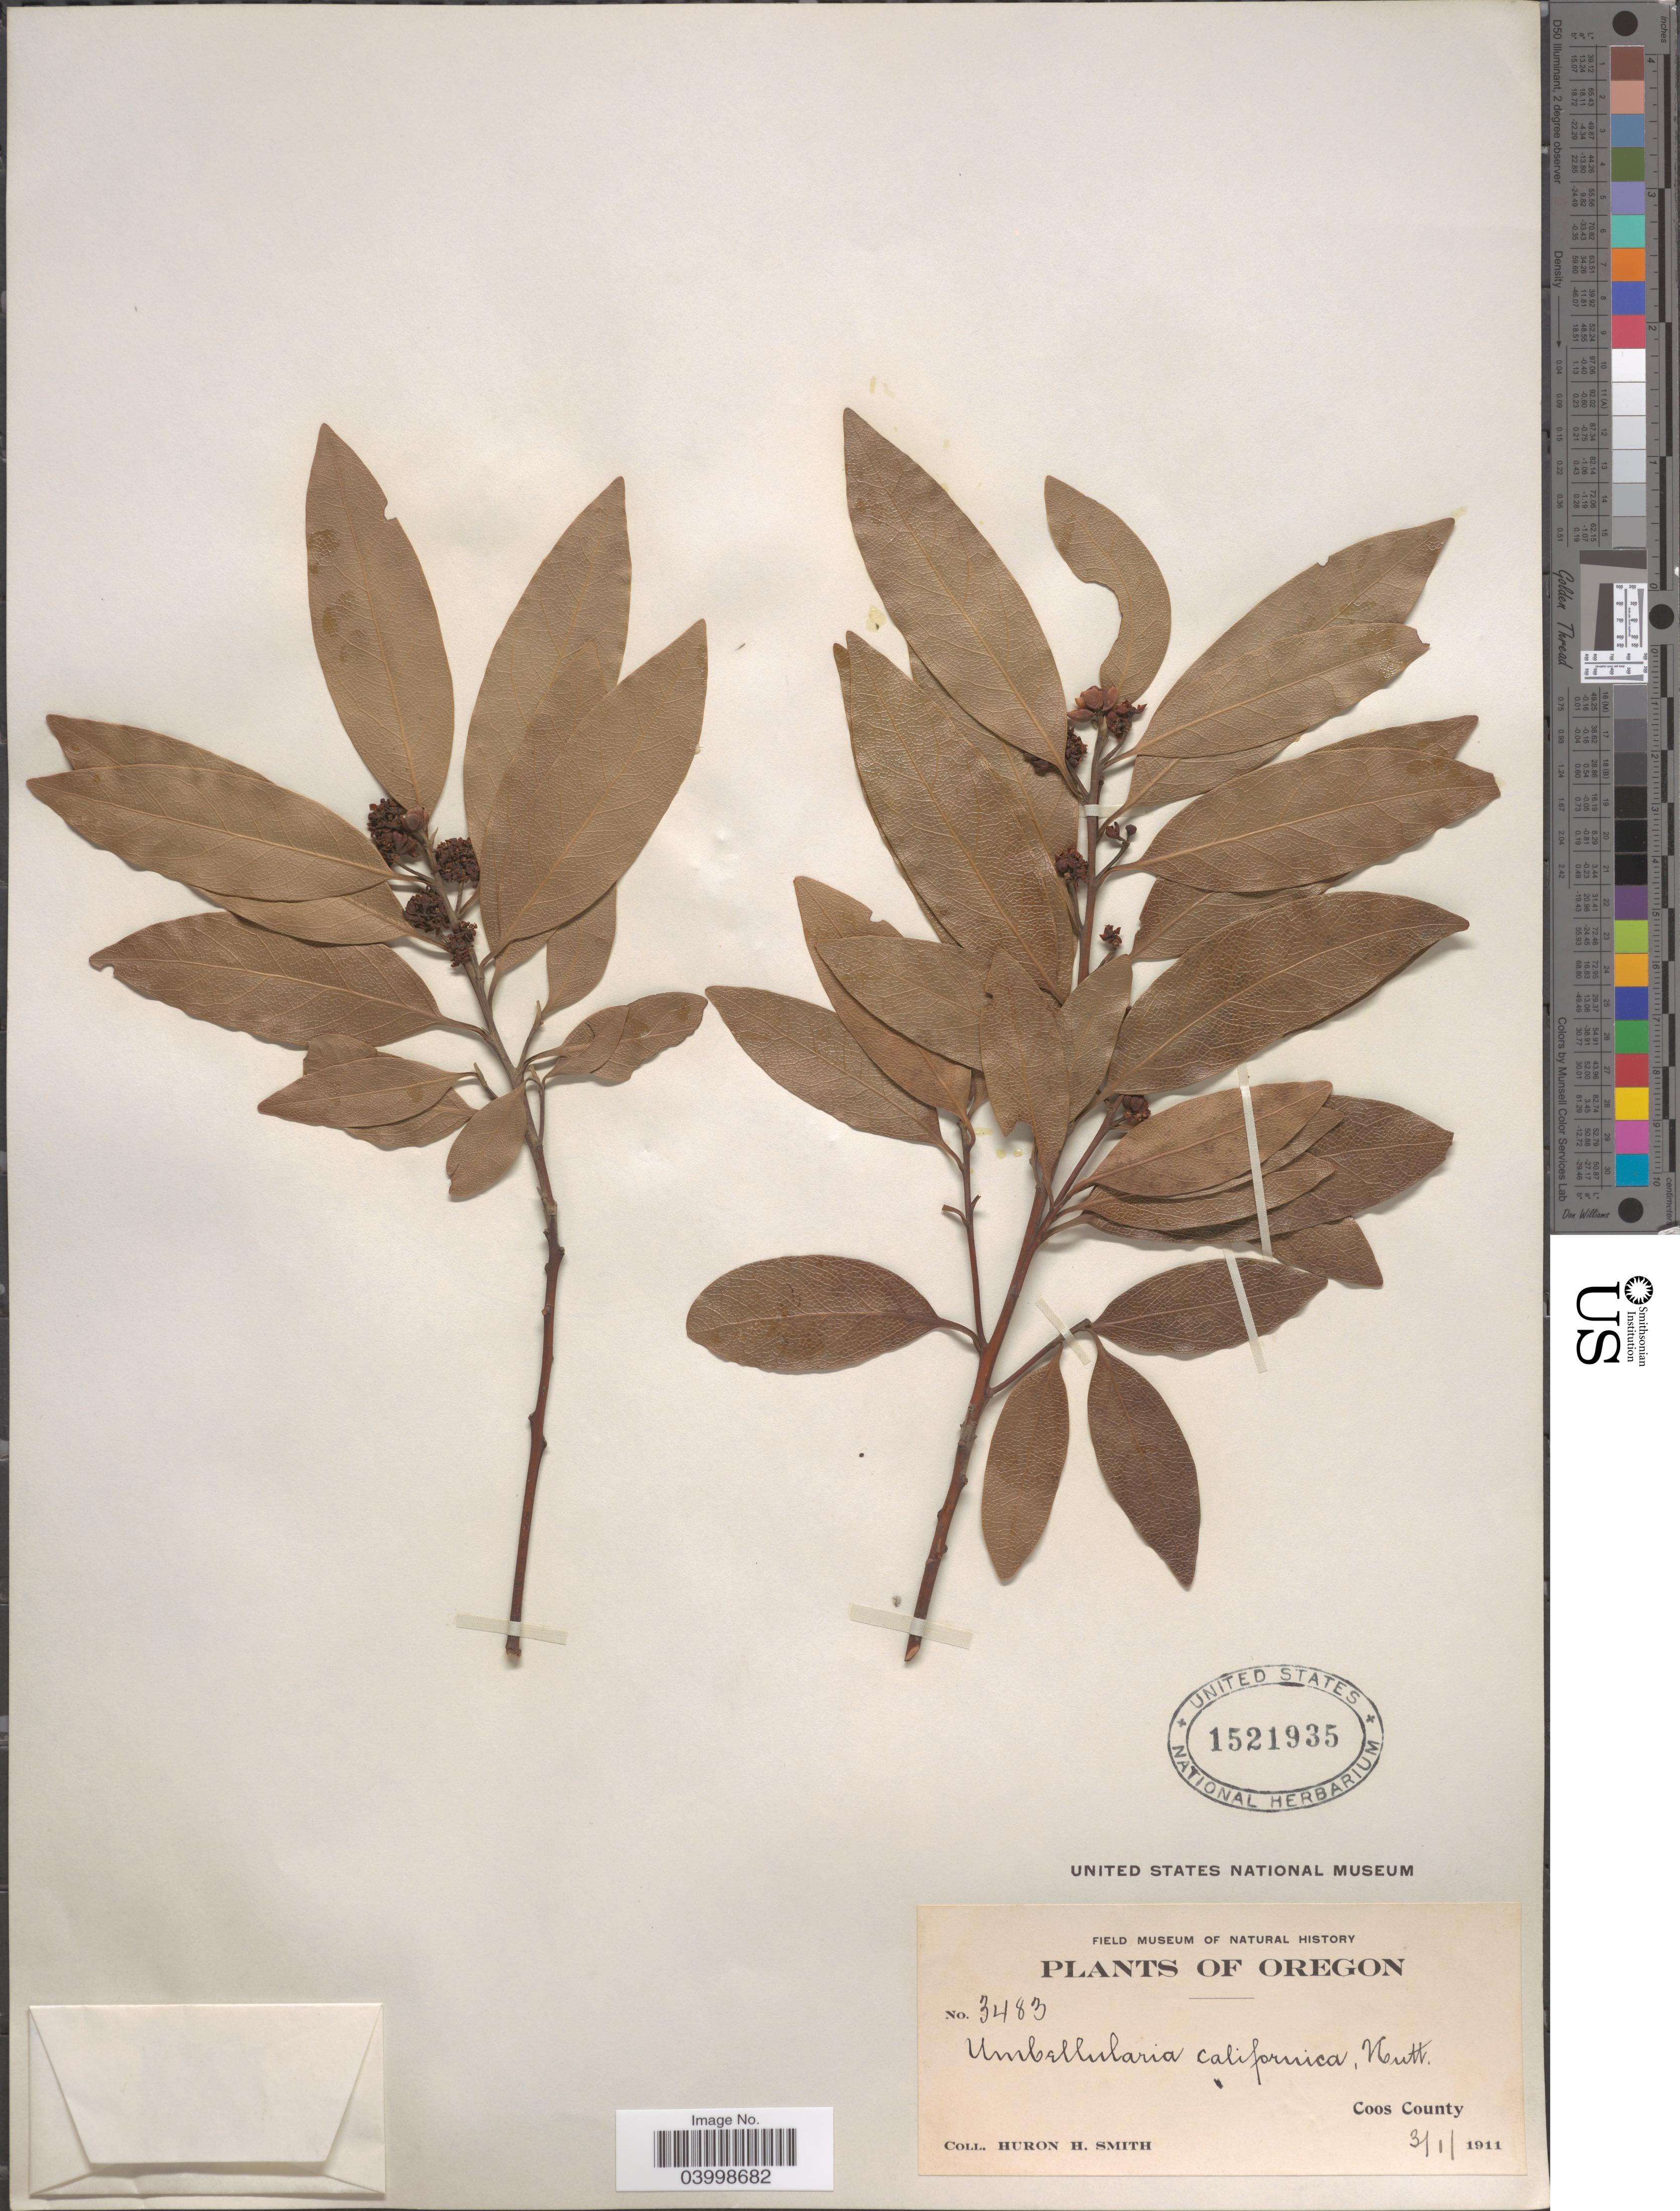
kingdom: Plantae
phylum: Tracheophyta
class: Magnoliopsida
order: Laurales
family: Lauraceae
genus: Umbellularia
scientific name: Umbellularia californica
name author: (Hook. & Arn.) Nutt.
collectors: Huron H. Smith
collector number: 3483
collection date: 1911-01-03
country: United States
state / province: Oregon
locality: Coos County.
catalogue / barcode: US 1521935